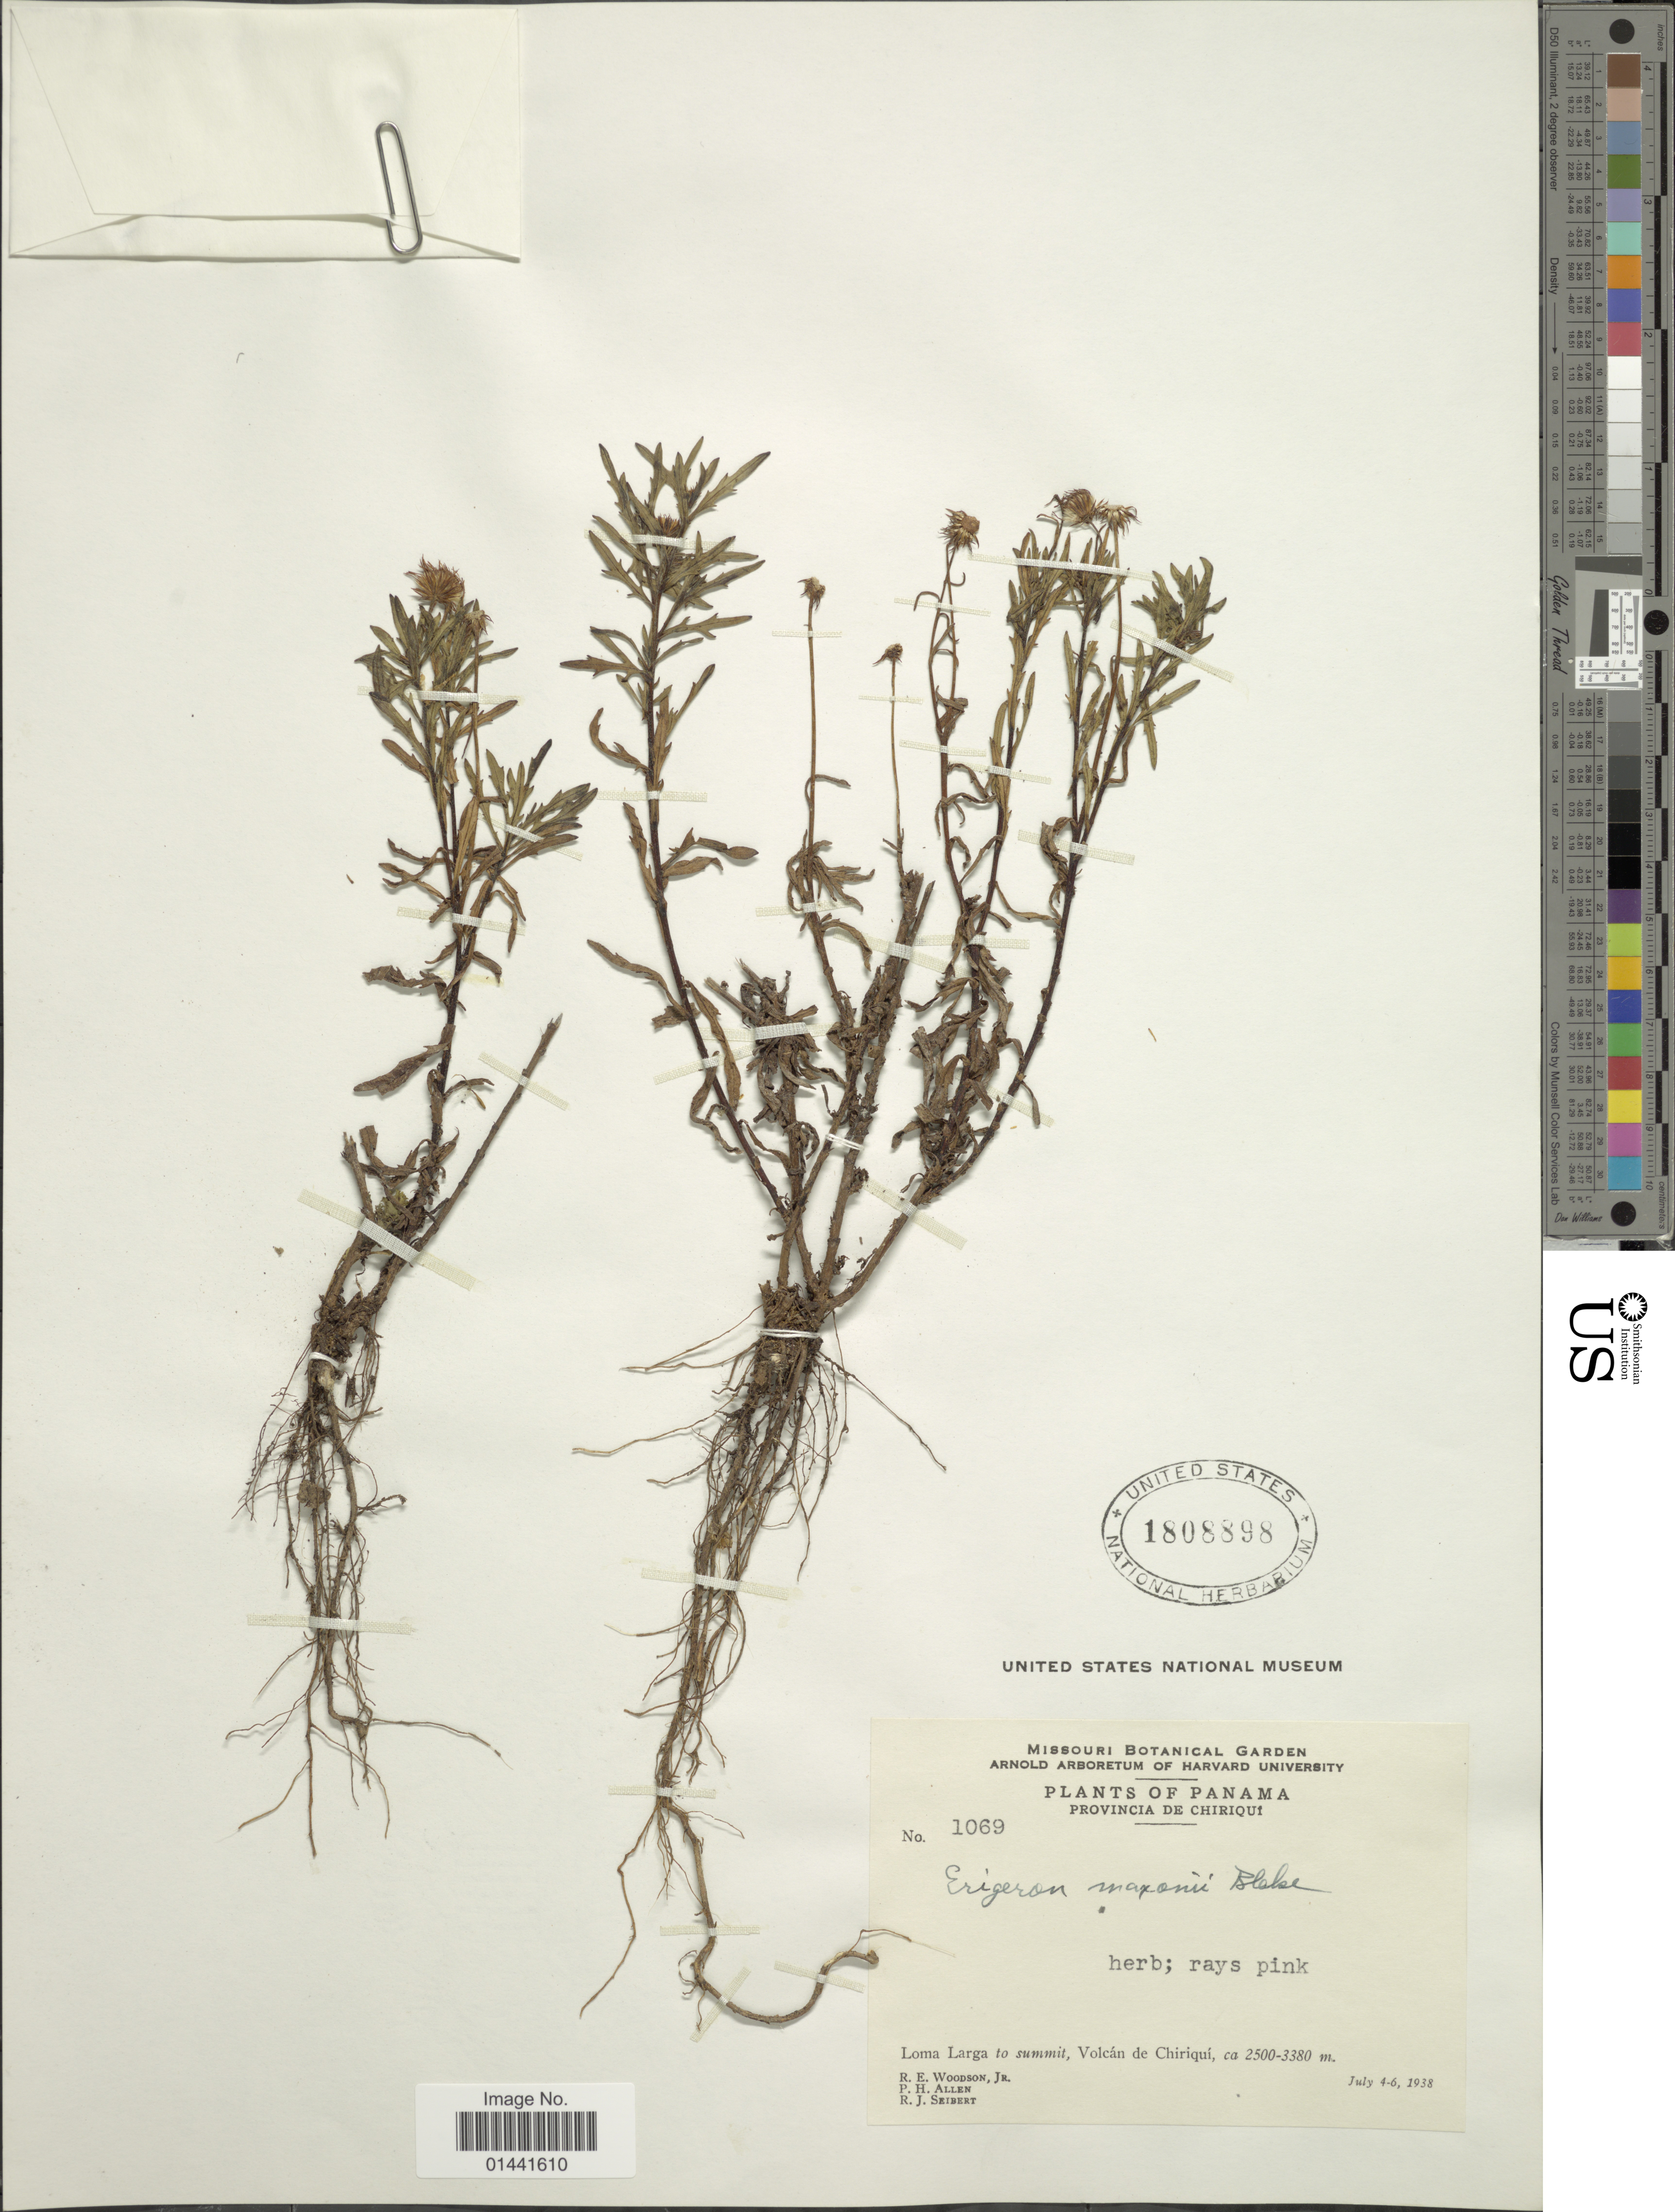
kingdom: Plantae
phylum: Tracheophyta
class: Magnoliopsida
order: Asterales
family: Asteraceae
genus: Erigeron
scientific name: Erigeron maxonii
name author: S.F. Blake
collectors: R. E. Woodson, P. H. Allen & R. J. Seibert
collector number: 1069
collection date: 1938-07-04/1938-07-06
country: Panama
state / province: Chiriqui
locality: Loma Larga to summit, Volcán de Chiriquí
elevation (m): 2500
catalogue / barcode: US 1808898